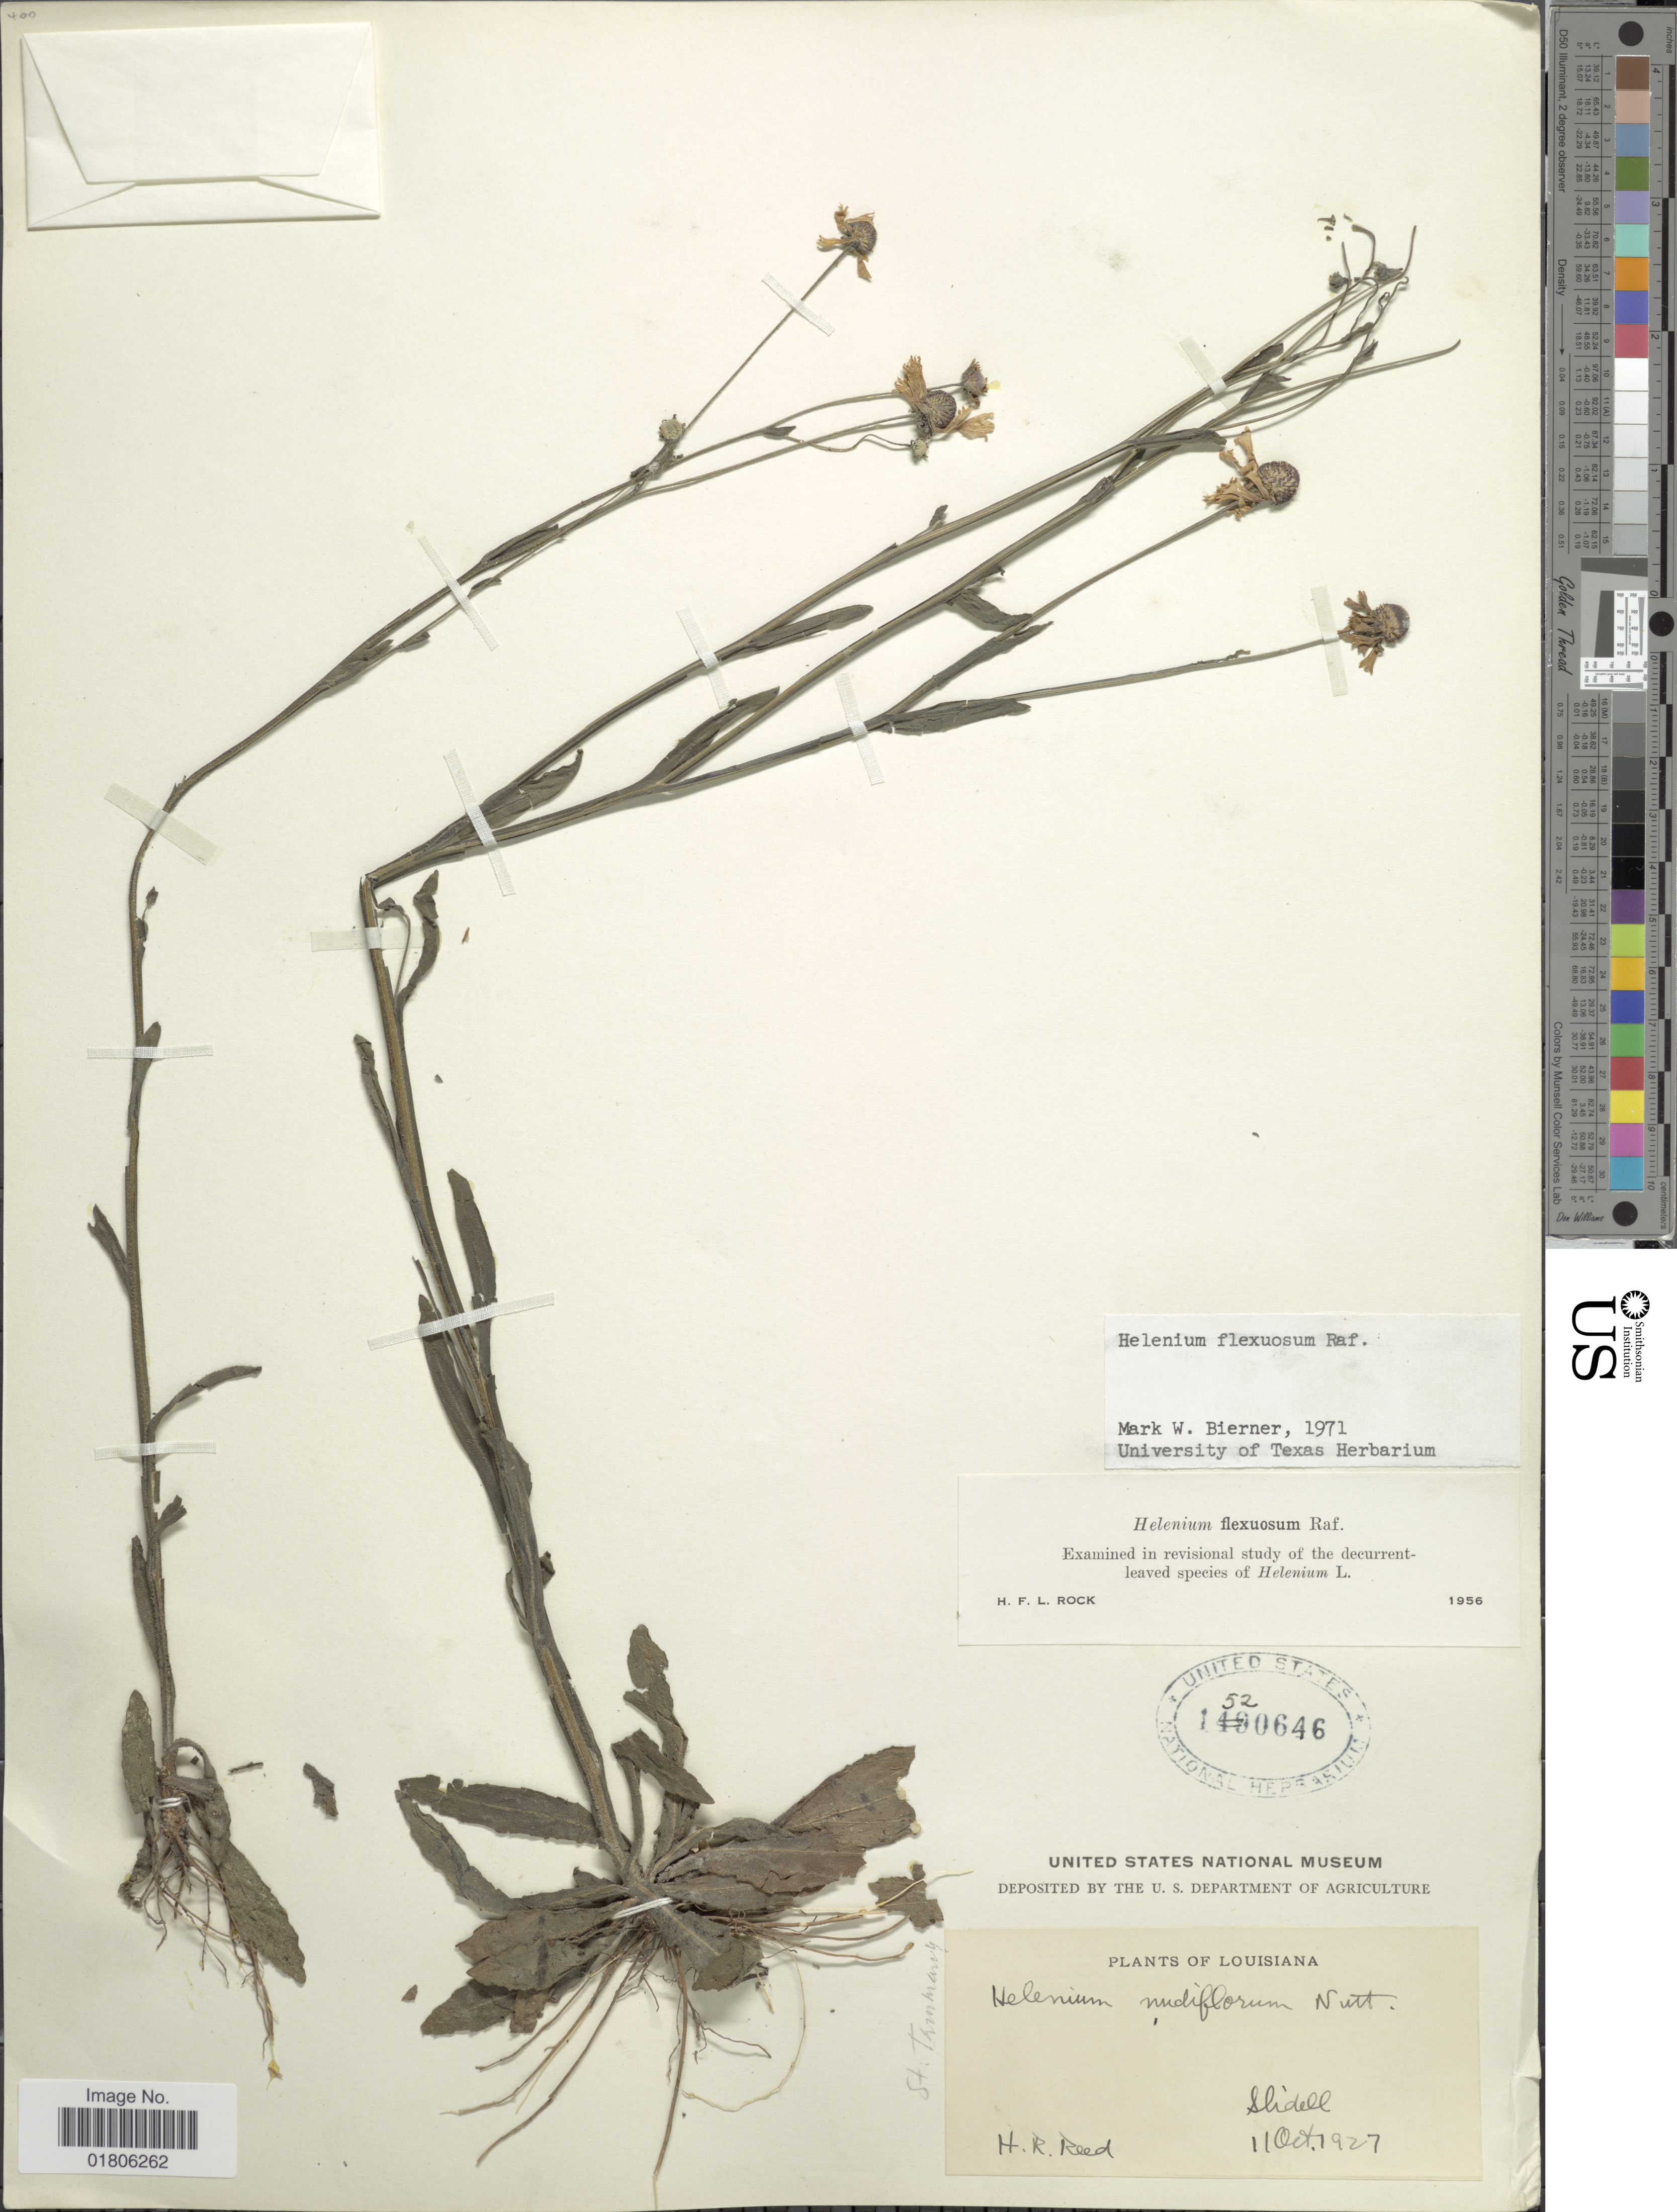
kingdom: Plantae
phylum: Tracheophyta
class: Magnoliopsida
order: Asterales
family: Asteraceae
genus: Helenium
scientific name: Helenium flexuosum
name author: Raf.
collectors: H. Reed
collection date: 1927-10-11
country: United States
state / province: Louisiana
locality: Slidel, St. Tammany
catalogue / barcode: US 1520646